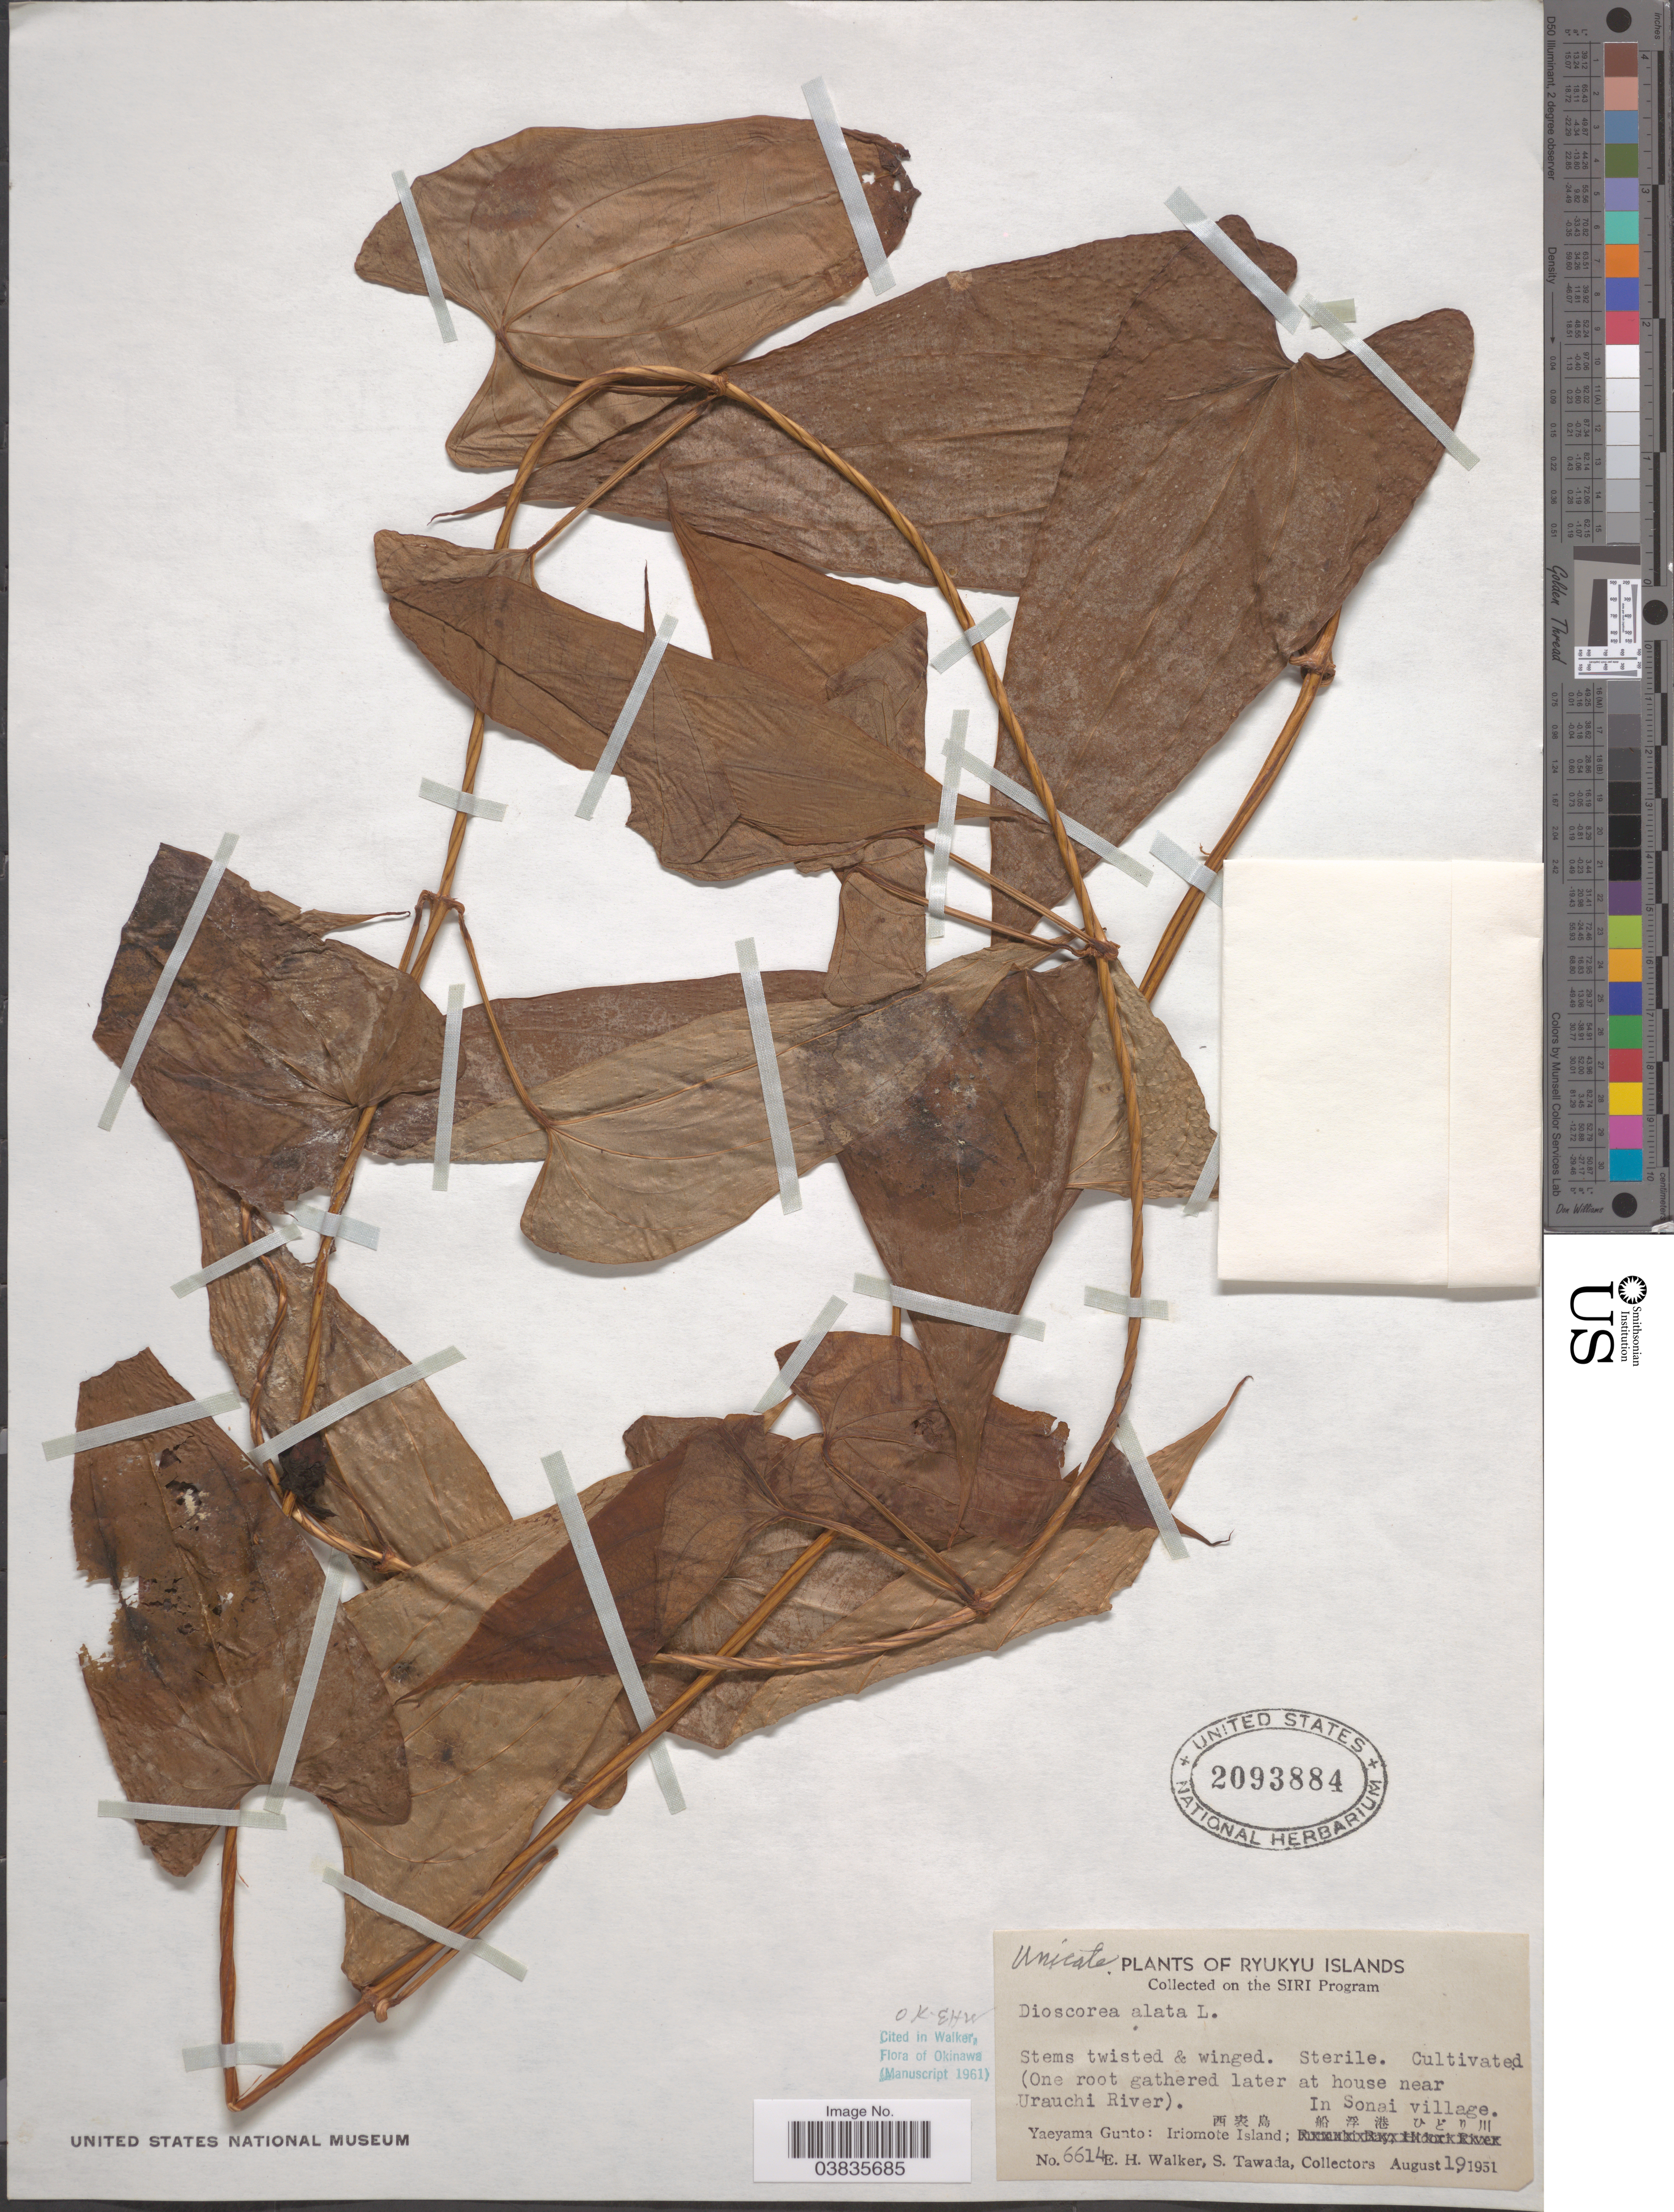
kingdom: Plantae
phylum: Tracheophyta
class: Liliopsida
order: Dioscoreales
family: Dioscoreaceae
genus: Dioscorea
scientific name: Dioscorea alata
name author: L.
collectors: E. H. Walker & S. Tawada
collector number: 6614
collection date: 1951-08-19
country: Japan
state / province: Okinawa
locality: Ryukyu Islands. (One root gathered later at house near Urauchi River). In Sonai village. X. Yaeyama Gunto: Iriomote Island.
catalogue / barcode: US 2093884